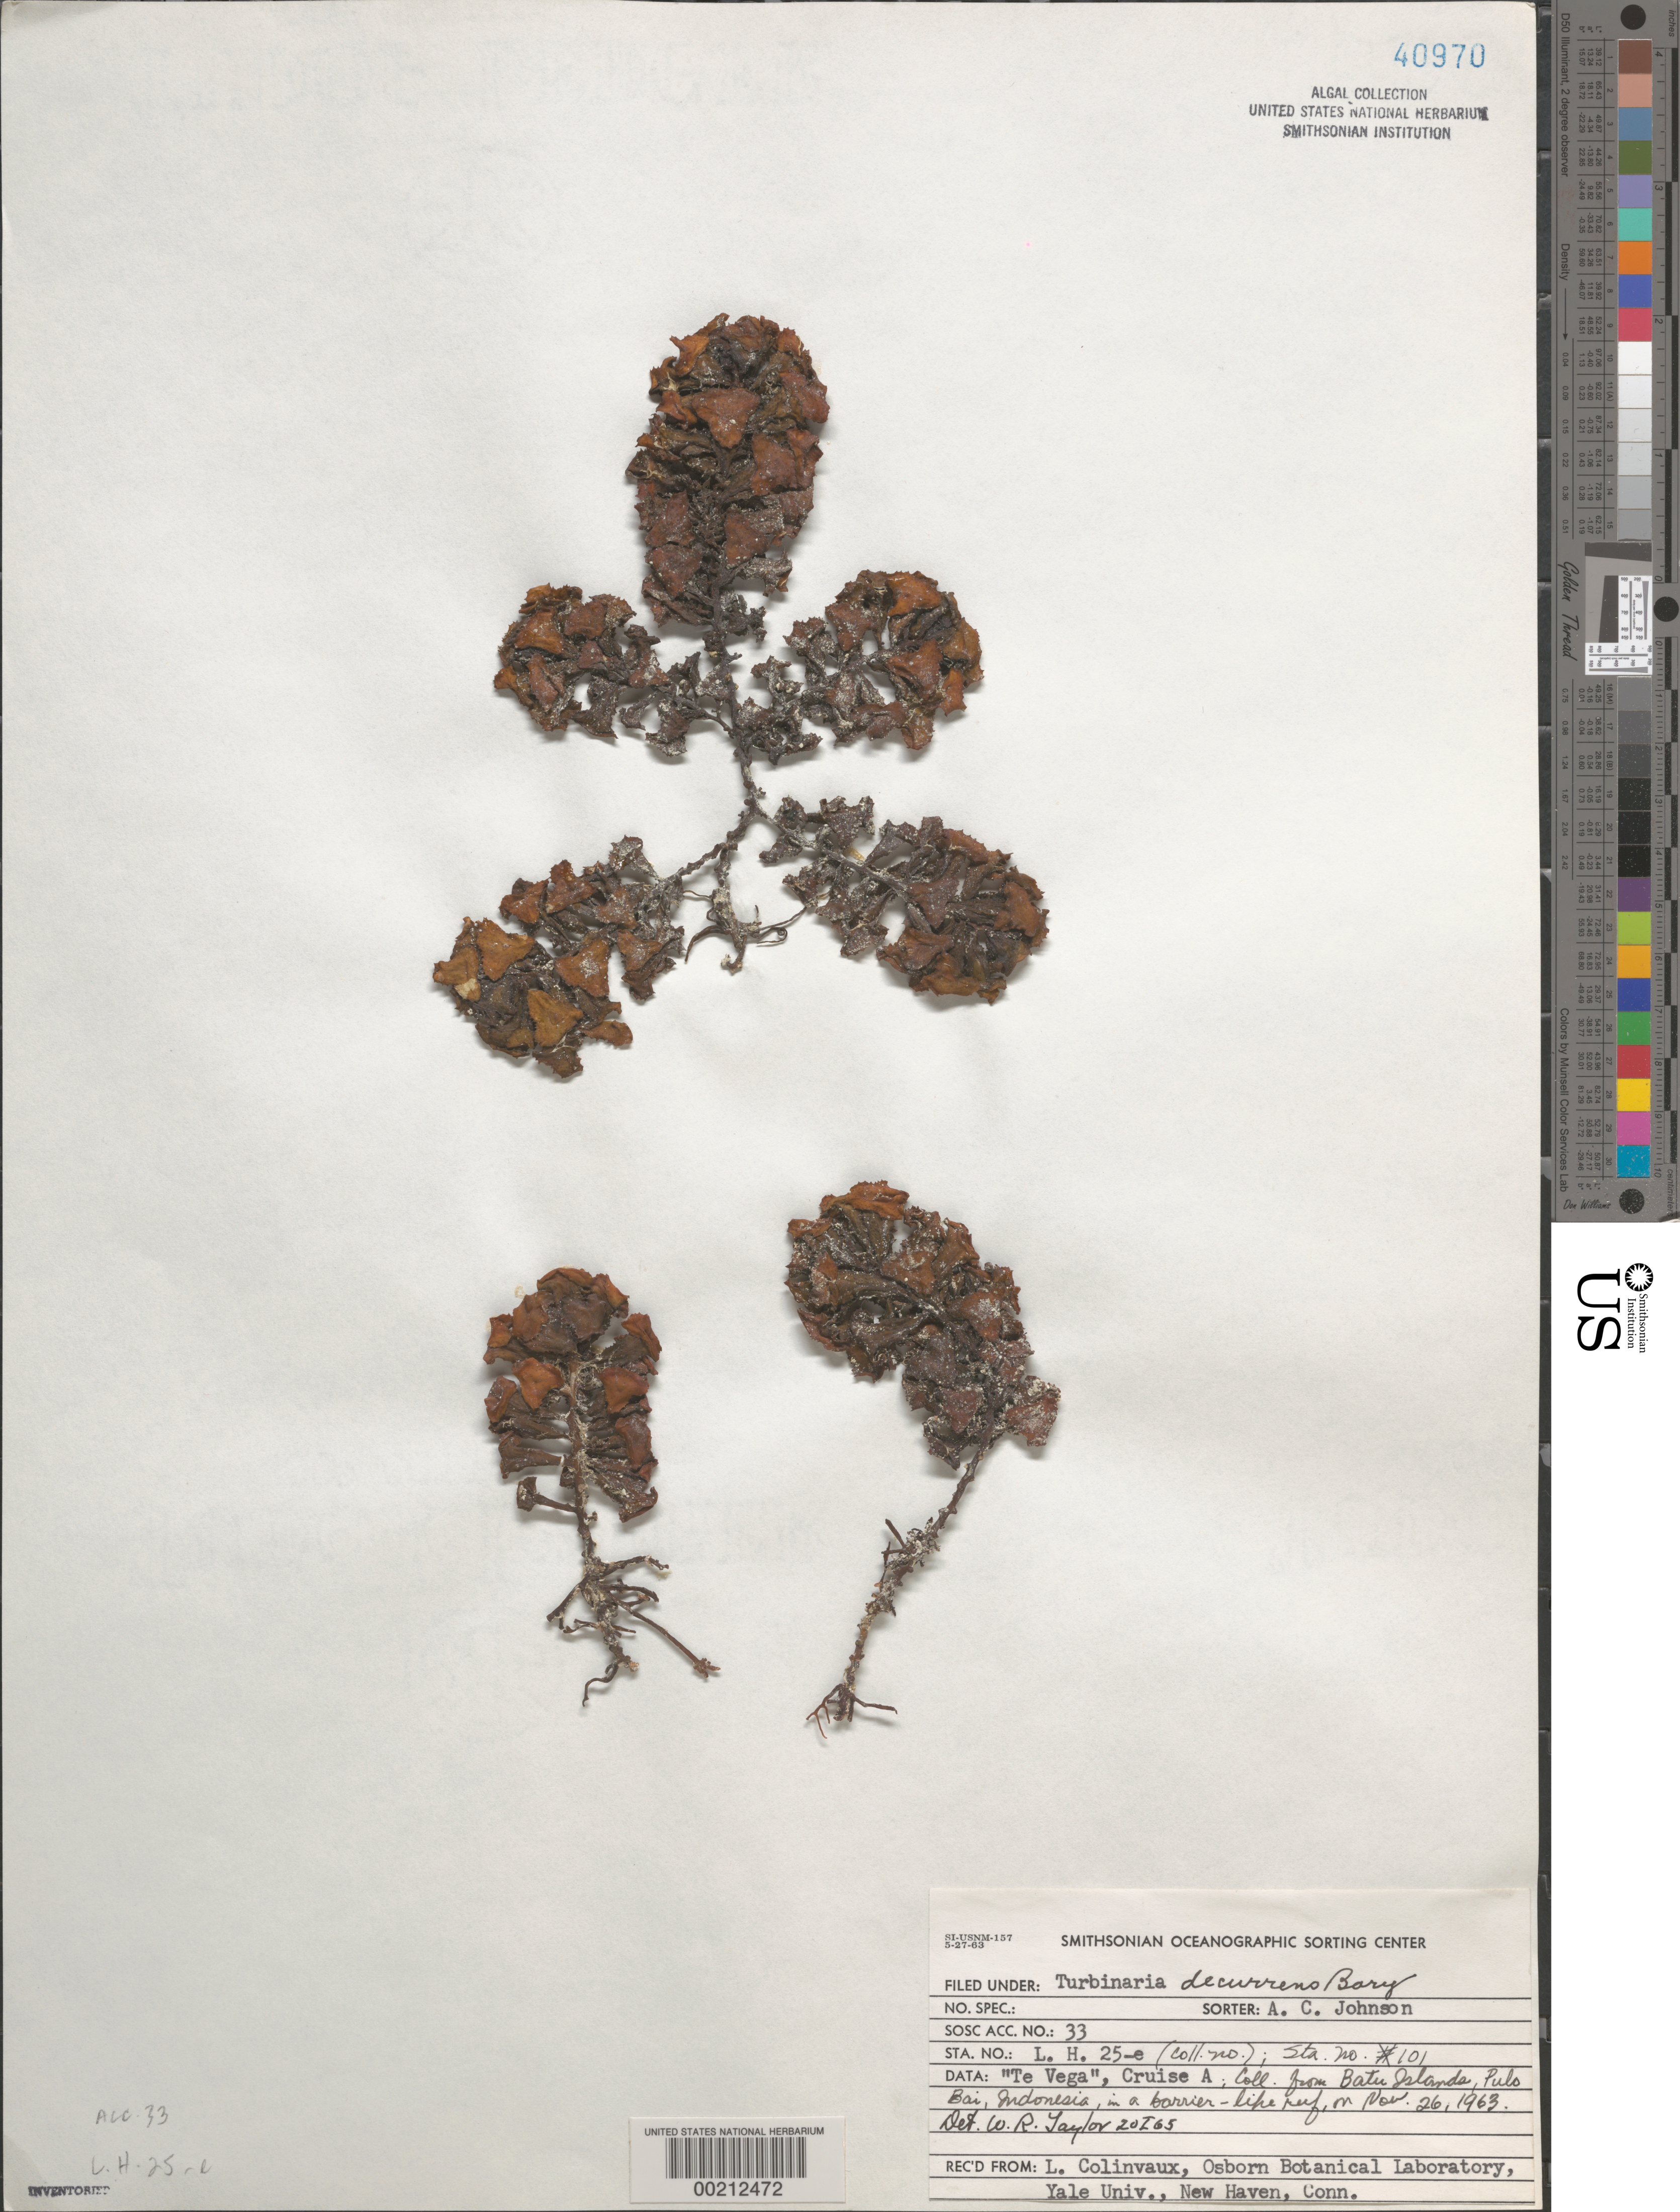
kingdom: Chromista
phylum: Ochrophyta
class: Phaeophyceae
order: Fucales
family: Sargassaceae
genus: Turbinaria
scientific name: Turbinaria decurrens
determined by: Taylor, William R.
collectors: L. Hillis-Colinvaux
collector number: Lh-25e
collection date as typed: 26 Nov 1963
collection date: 1963-11-26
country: Indonesia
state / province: Sumatra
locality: Pulo bai, batu islands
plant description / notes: Te Vega, Cruise A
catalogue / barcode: US 40970